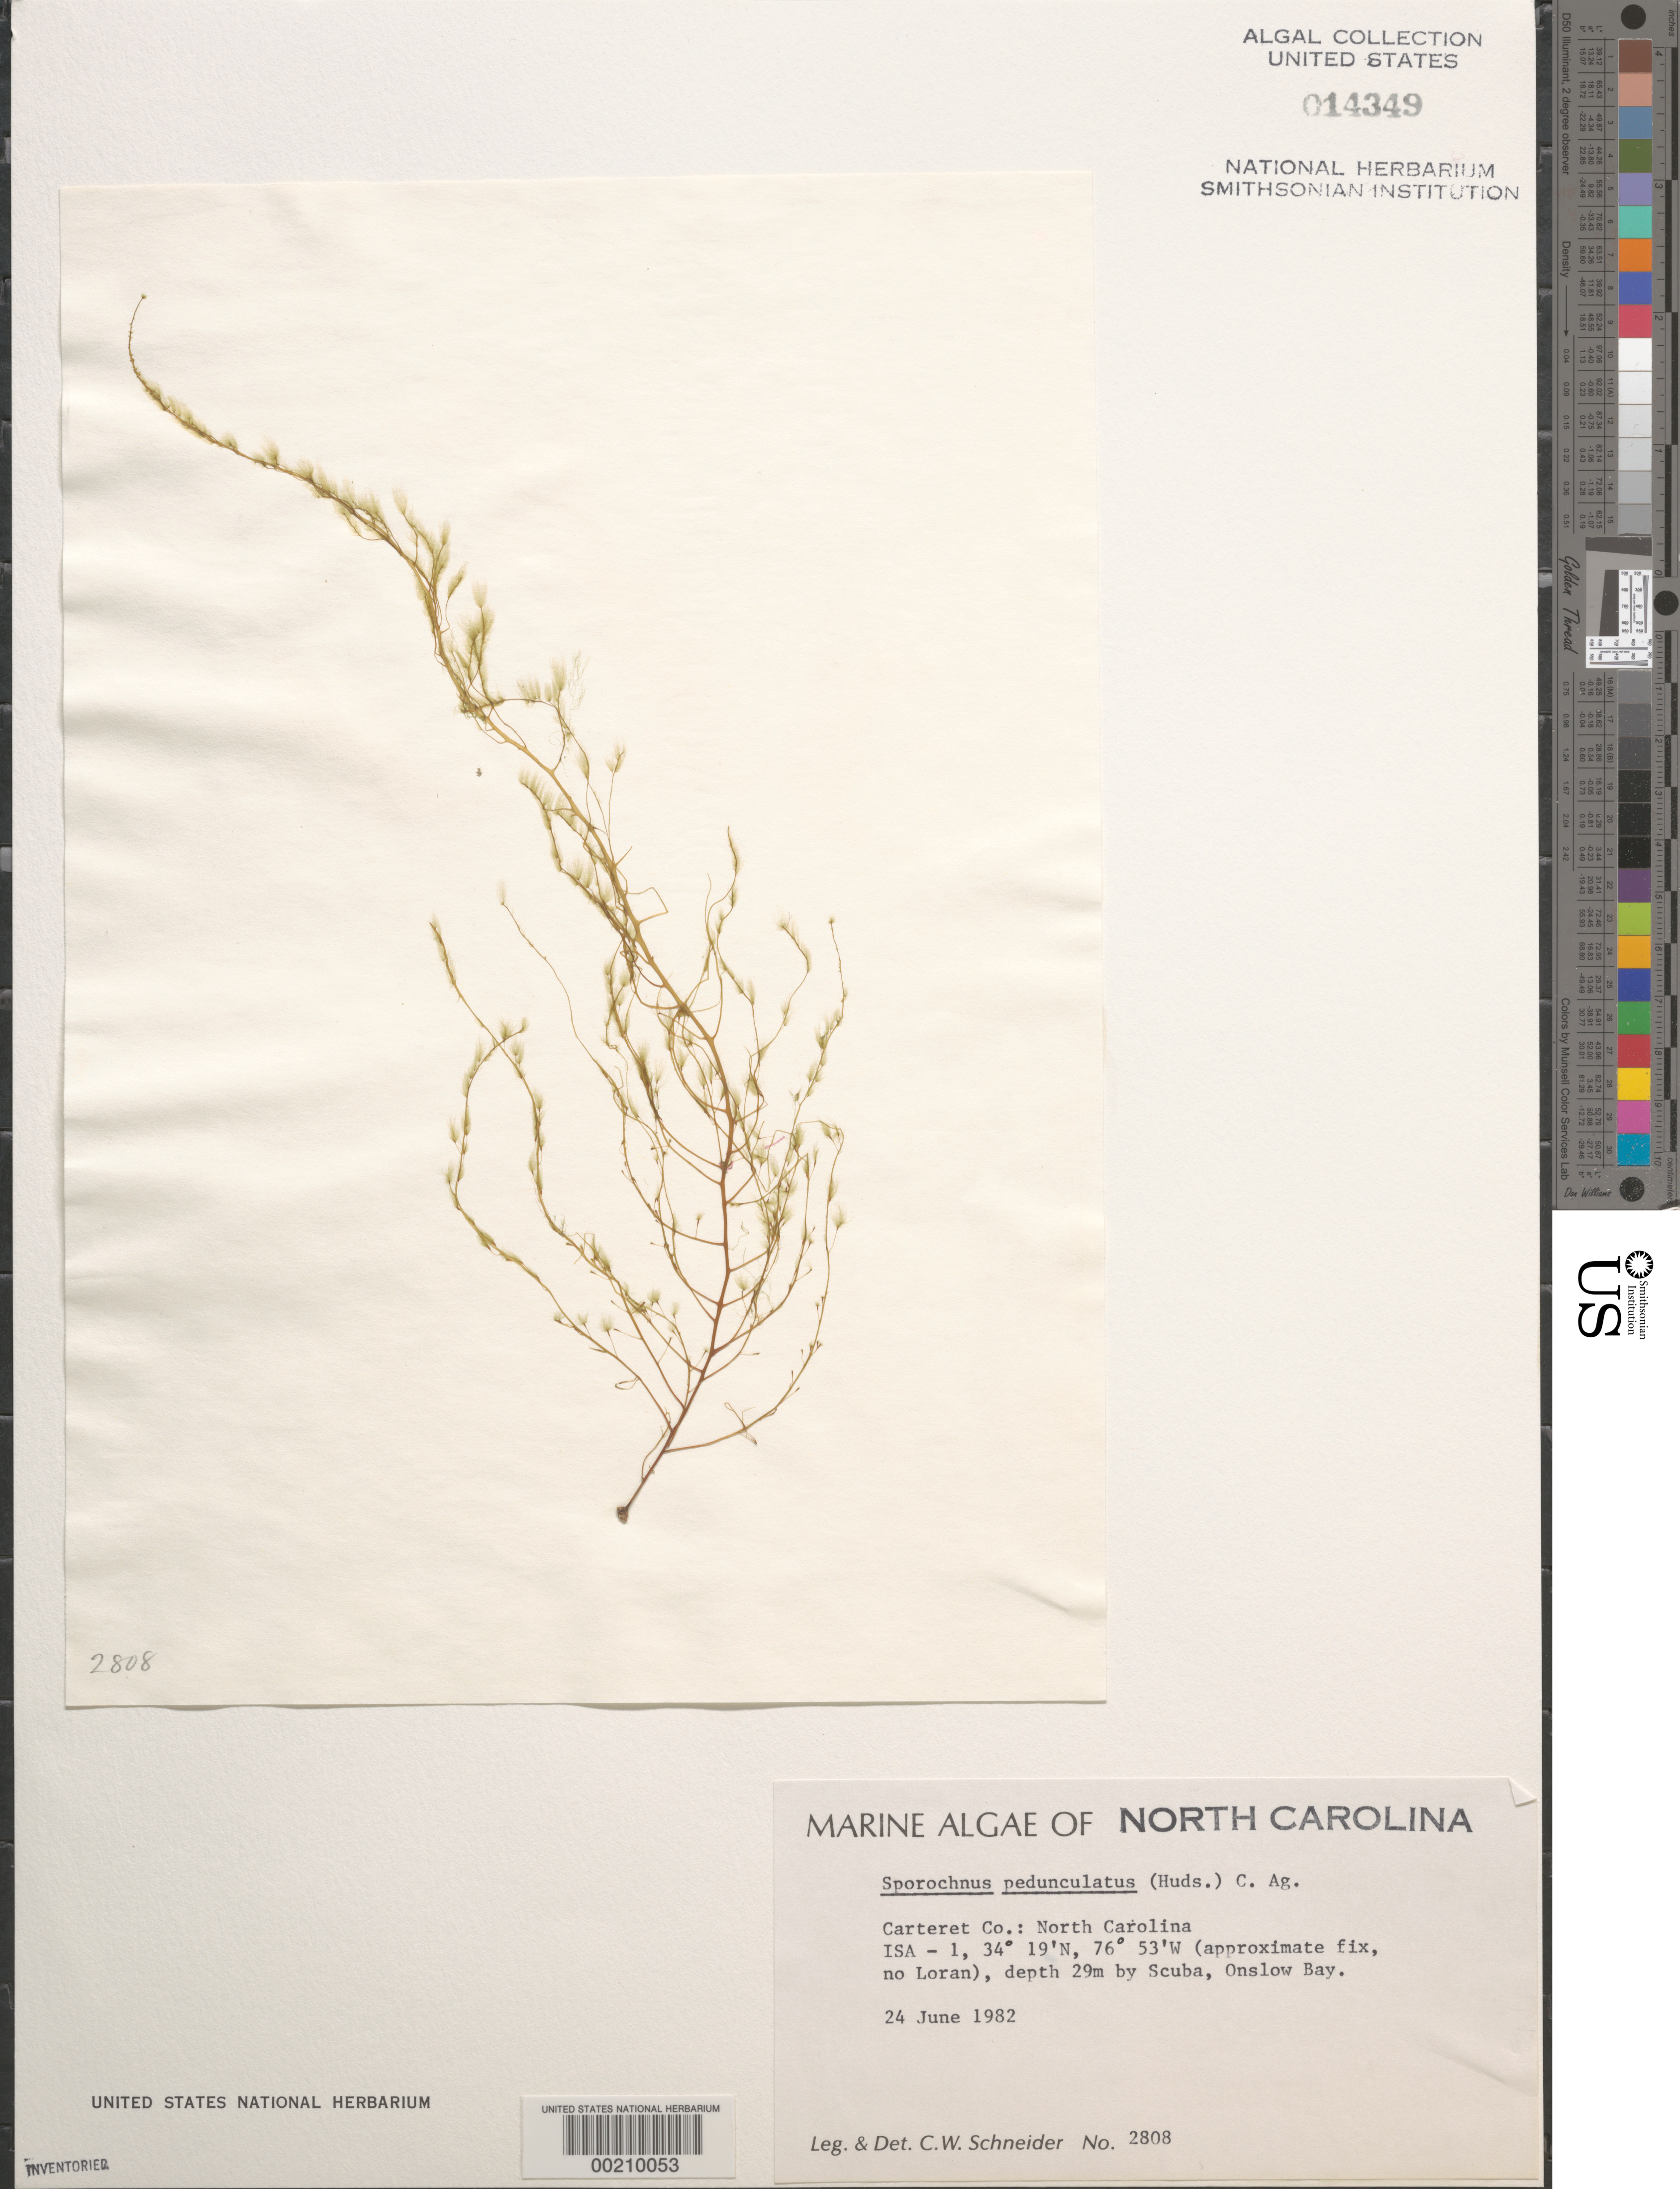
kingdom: Chromista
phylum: Ochrophyta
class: Phaeophyceae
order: Sporochnales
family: Sporochnaceae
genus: Sporochnus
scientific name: Sporochnus pedunculatus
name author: (Huds.) C. Agardh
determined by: Schneider, C. W.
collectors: C. W. Schneider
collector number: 2808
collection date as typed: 24 Jun 1982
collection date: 1982-06-24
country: United States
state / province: North Carolina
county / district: Carteret County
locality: Onslow Bay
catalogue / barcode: US 14349